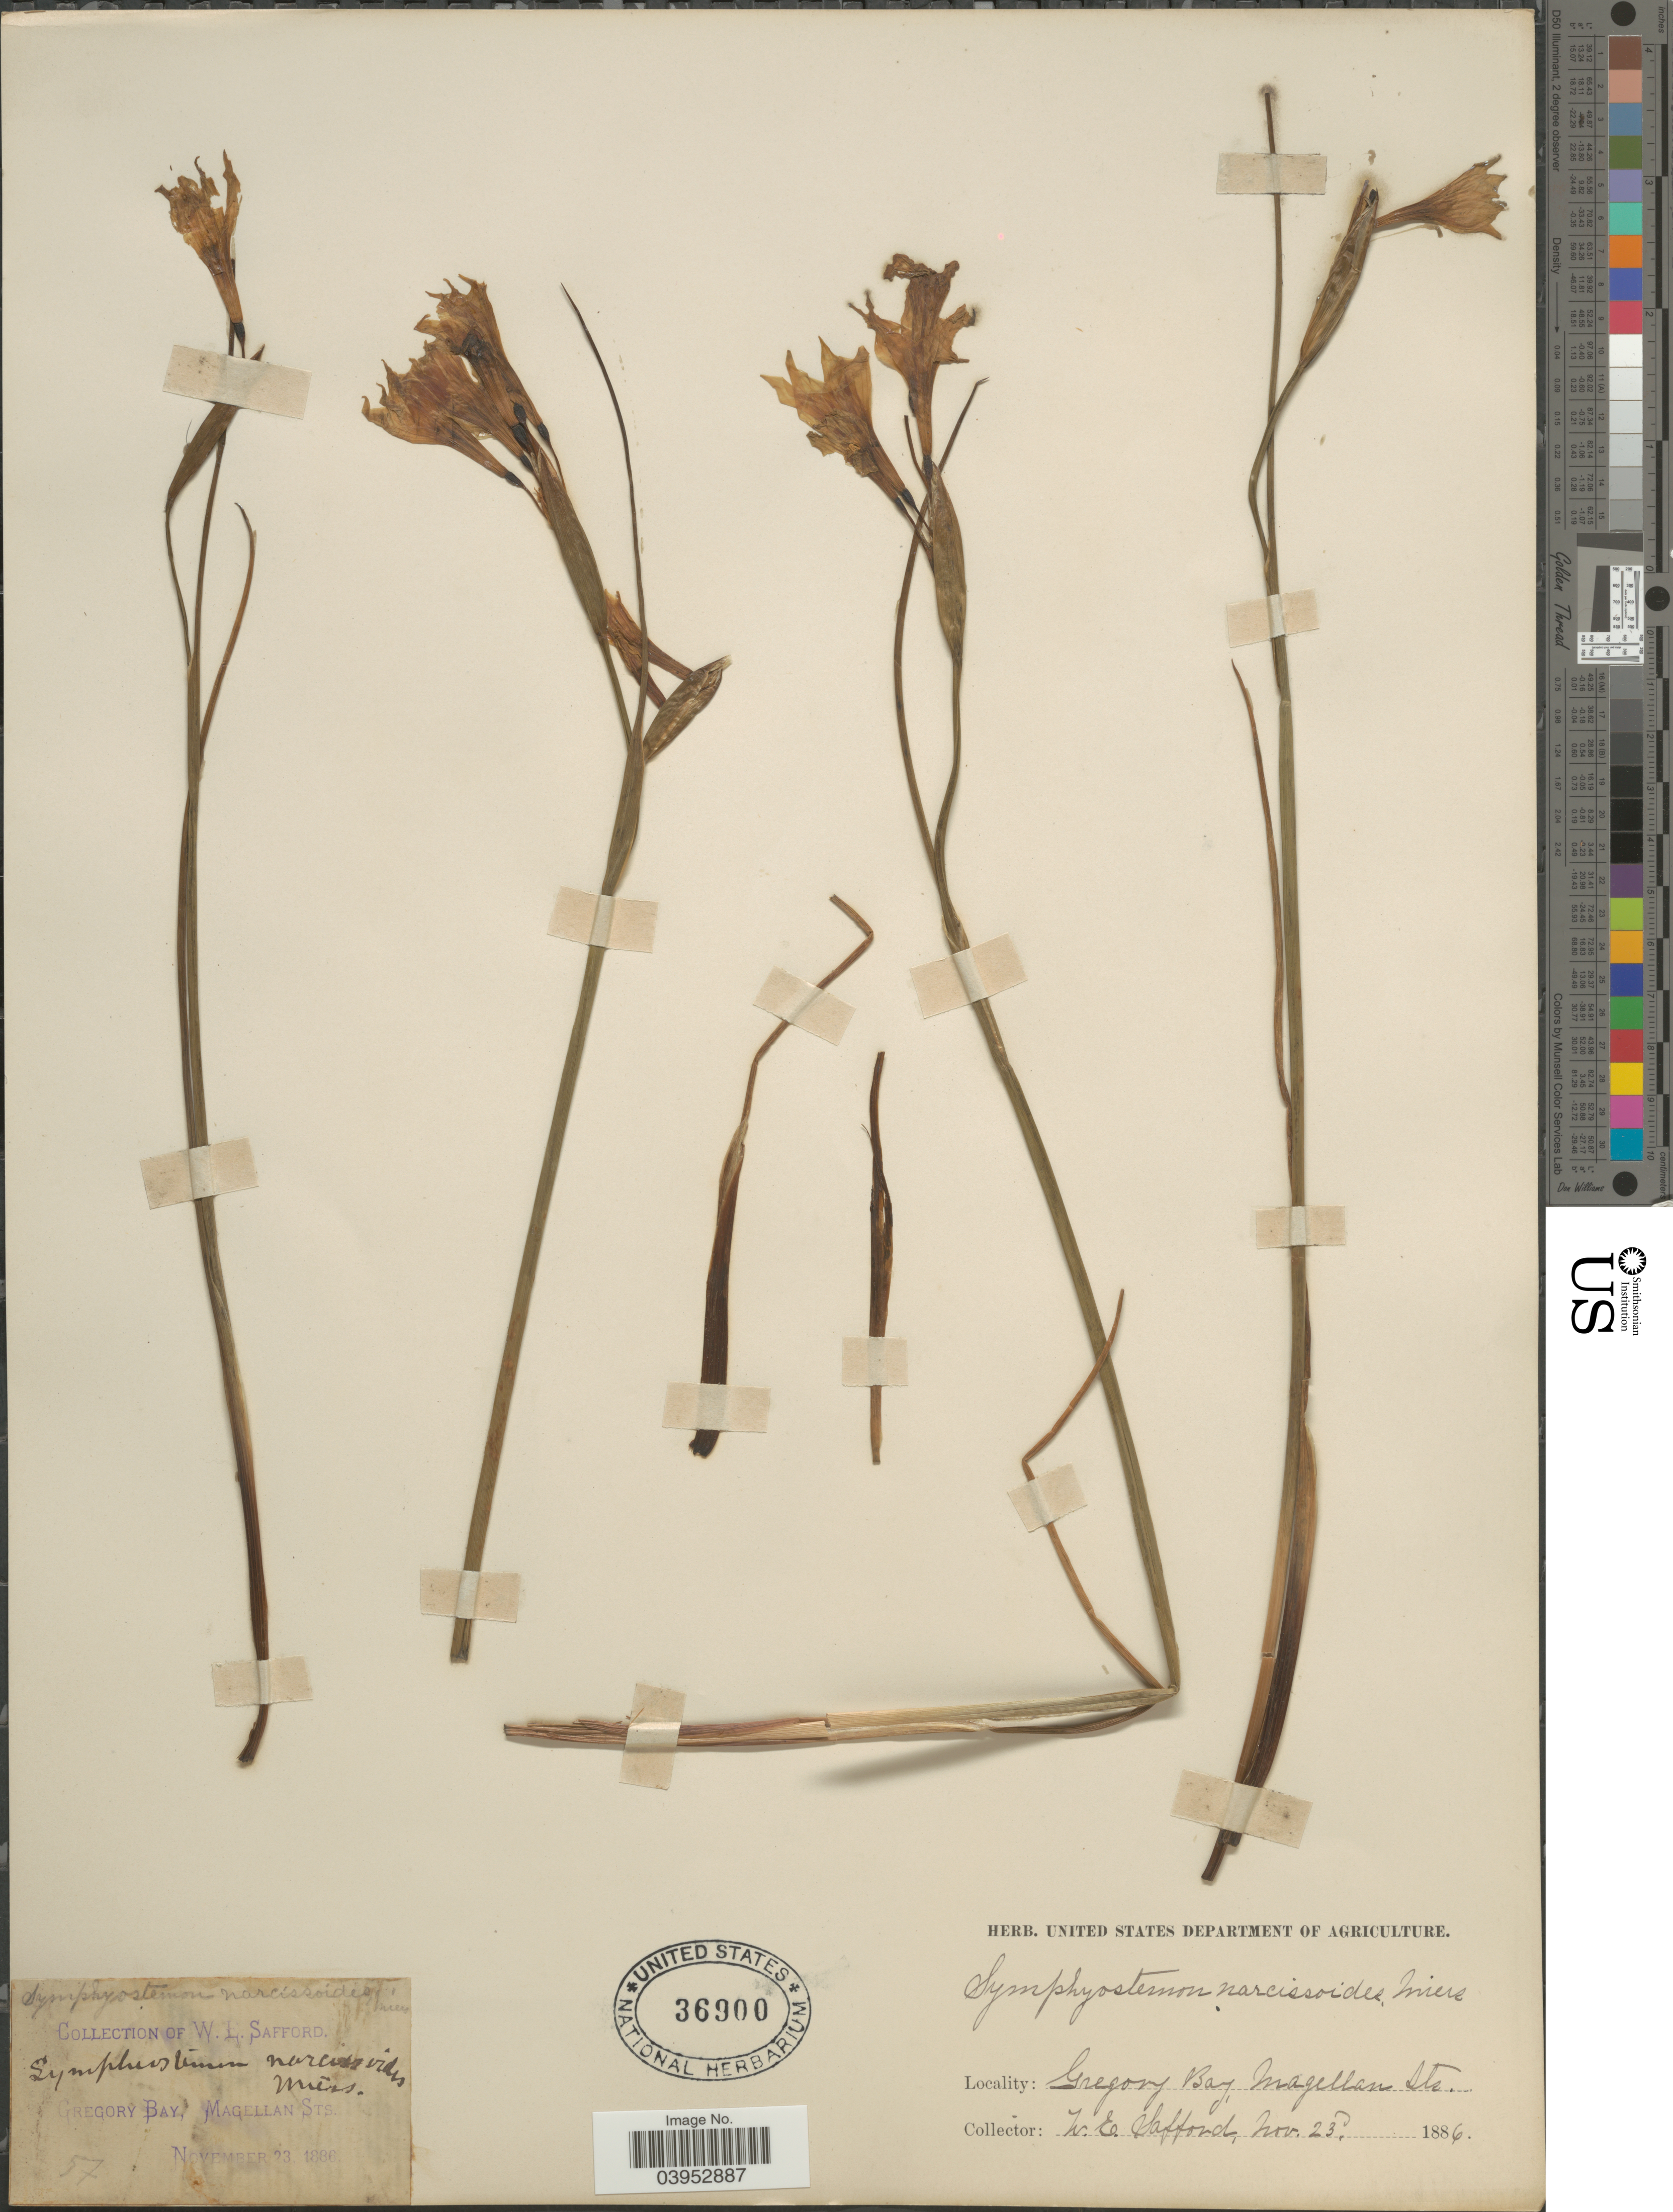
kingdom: Plantae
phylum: Tracheophyta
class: Liliopsida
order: Asparagales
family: Iridaceae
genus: Olsynium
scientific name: Olsynium biflorum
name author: (Thunb.) Goldblatt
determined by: Strong, Mark T., (BOT), Smithsonian Institution - National Museum of Natural History (UNITED STATES)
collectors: W. E. Safford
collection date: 1886-11-23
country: Chile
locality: Gregory Bay, Magellan Sts.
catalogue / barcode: US 36900